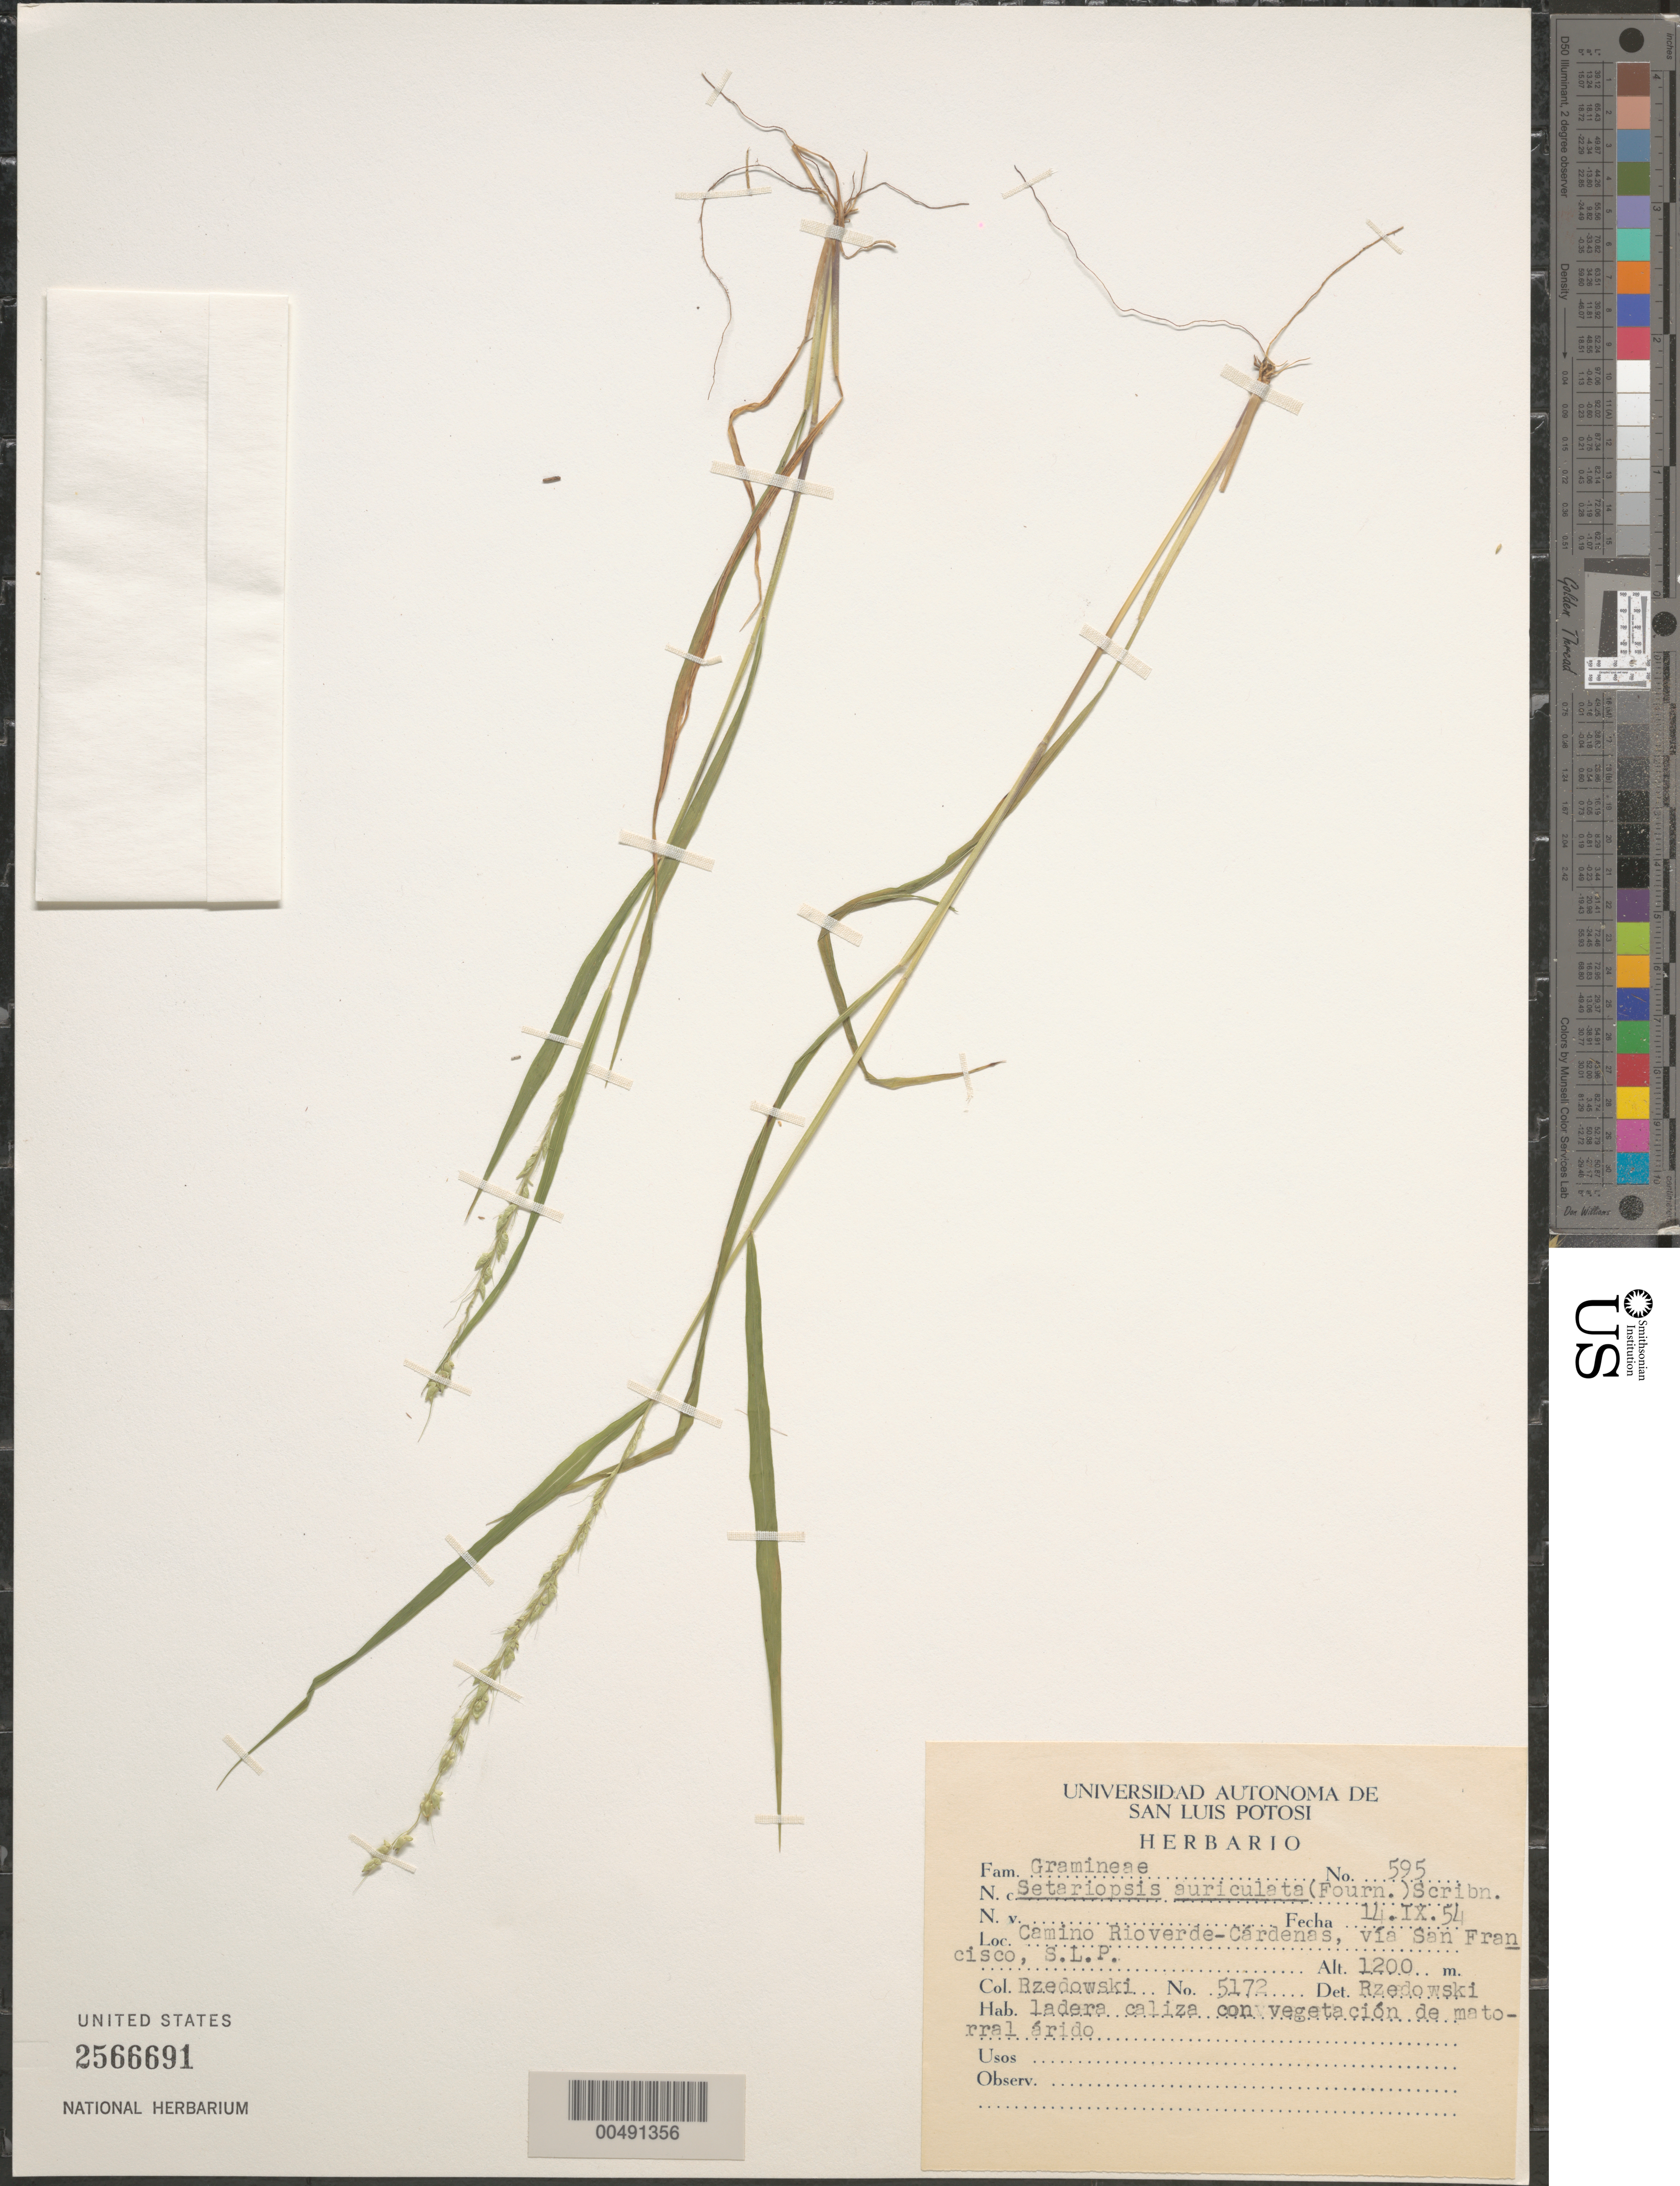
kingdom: Plantae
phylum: Tracheophyta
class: Liliopsida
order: Poales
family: Poaceae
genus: Setariopsis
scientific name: Setariopsis latiglumis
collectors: J. Rzedowski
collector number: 5172/595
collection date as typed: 14 Sep 1954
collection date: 1954-09-14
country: Mexico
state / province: San Luis Potosi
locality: Camino Rioverde-Cárdenas, vía San Francisco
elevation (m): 1200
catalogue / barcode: US 2566691